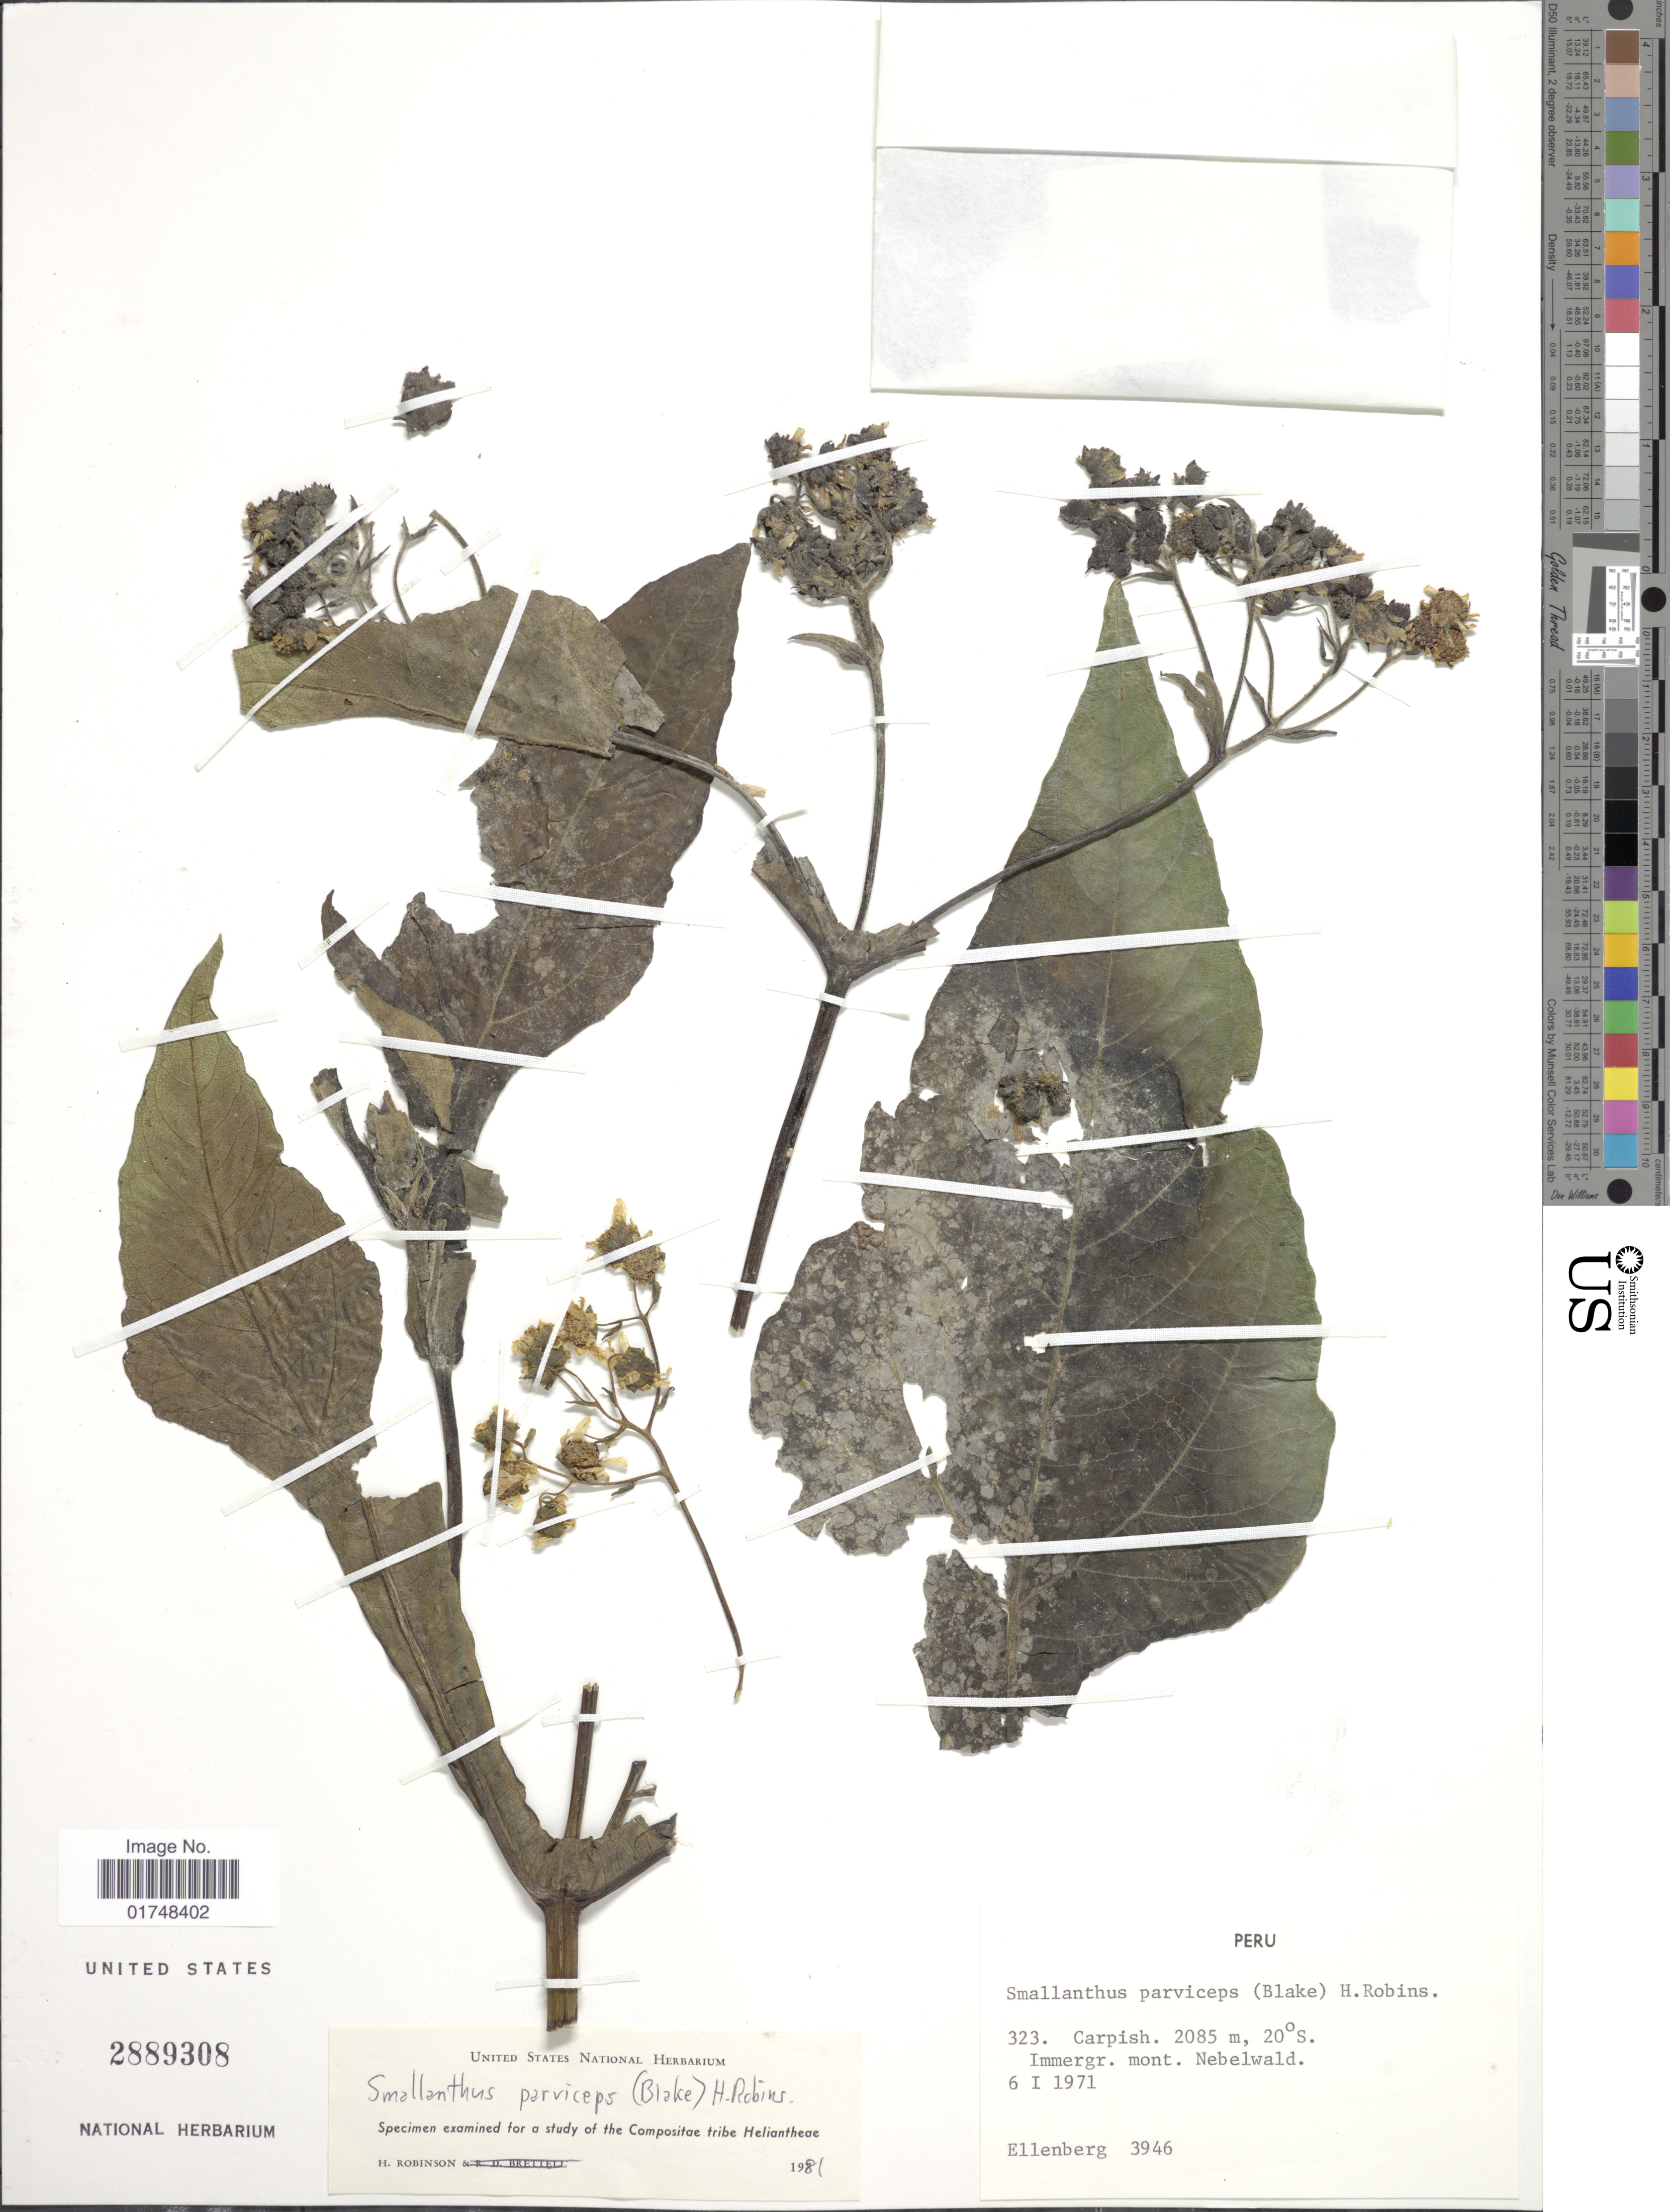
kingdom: Plantae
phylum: Tracheophyta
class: Magnoliopsida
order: Asterales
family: Asteraceae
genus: Smallanthus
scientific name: Smallanthus parviceps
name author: (S.F. Blake) H. Rob.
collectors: H. Ellenberg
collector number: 3946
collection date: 1971-01-06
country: Peru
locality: Carpish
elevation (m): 2085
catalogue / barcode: US 2889308